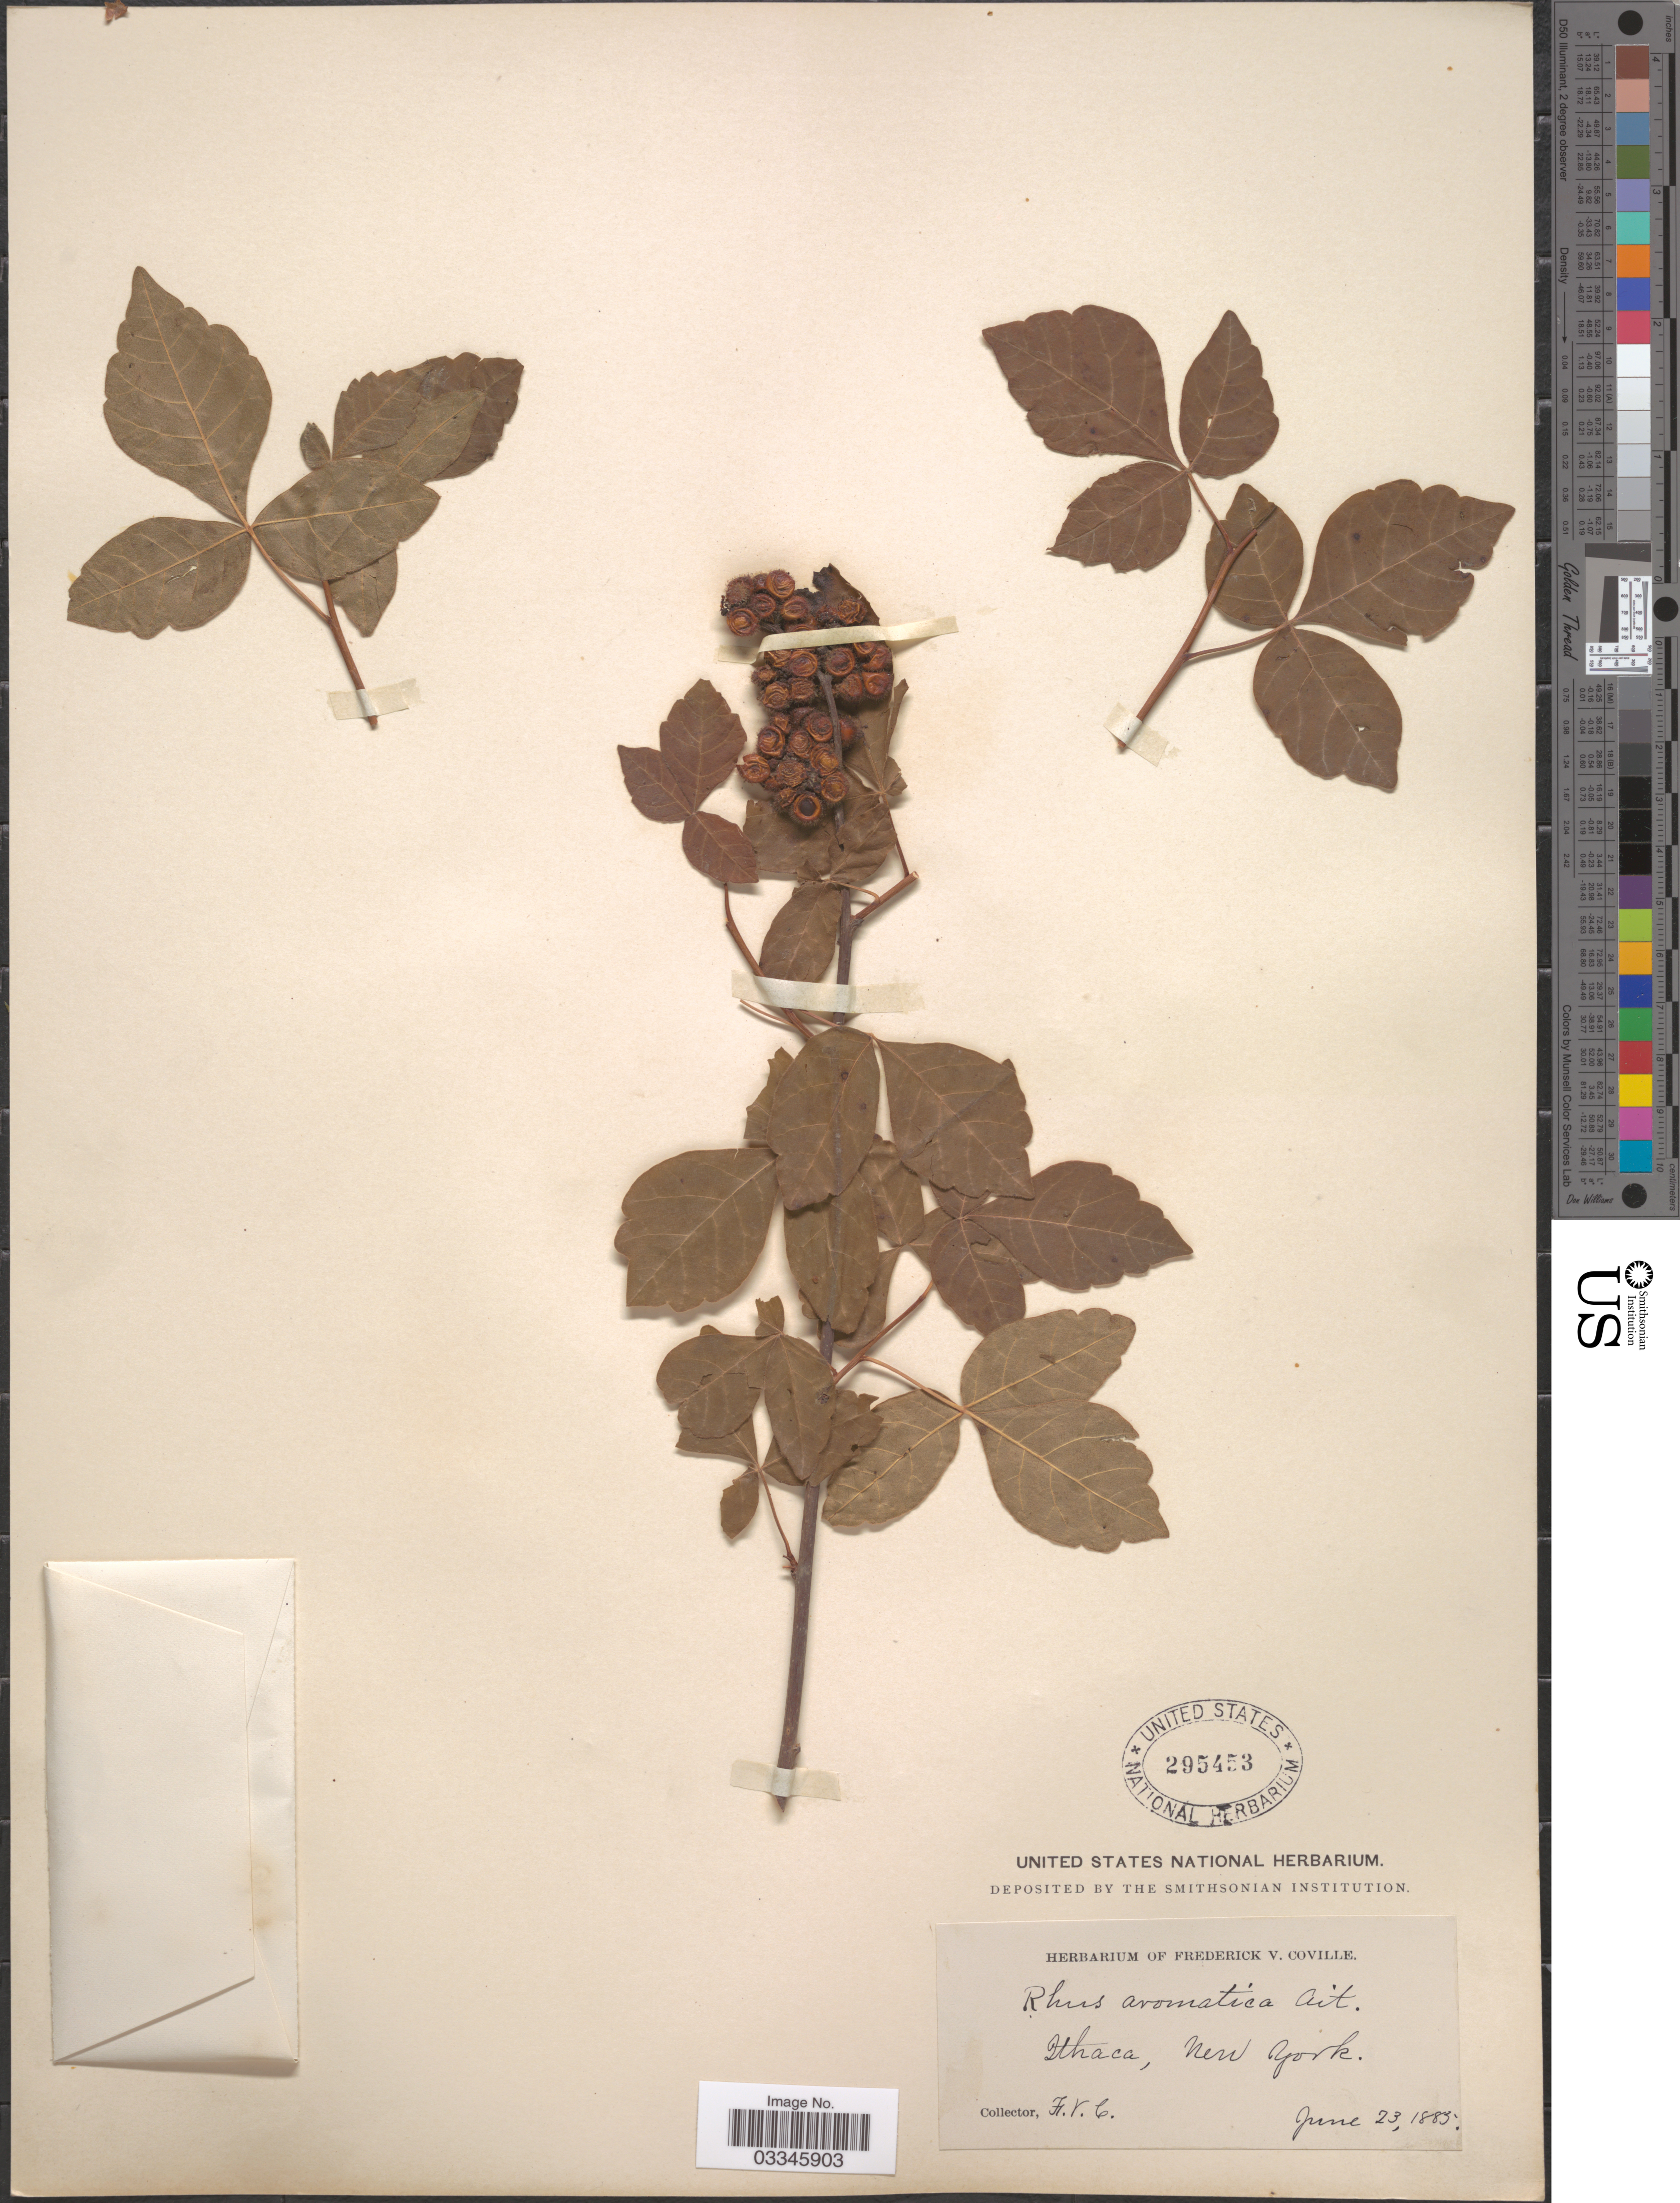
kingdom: Plantae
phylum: Tracheophyta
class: Magnoliopsida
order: Sapindales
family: Anacardiaceae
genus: Rhus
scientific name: Rhus crenata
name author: Thunb.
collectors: F. V. Coville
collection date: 1885-06-23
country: United States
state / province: New York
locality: Ithaca.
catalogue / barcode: US 295453